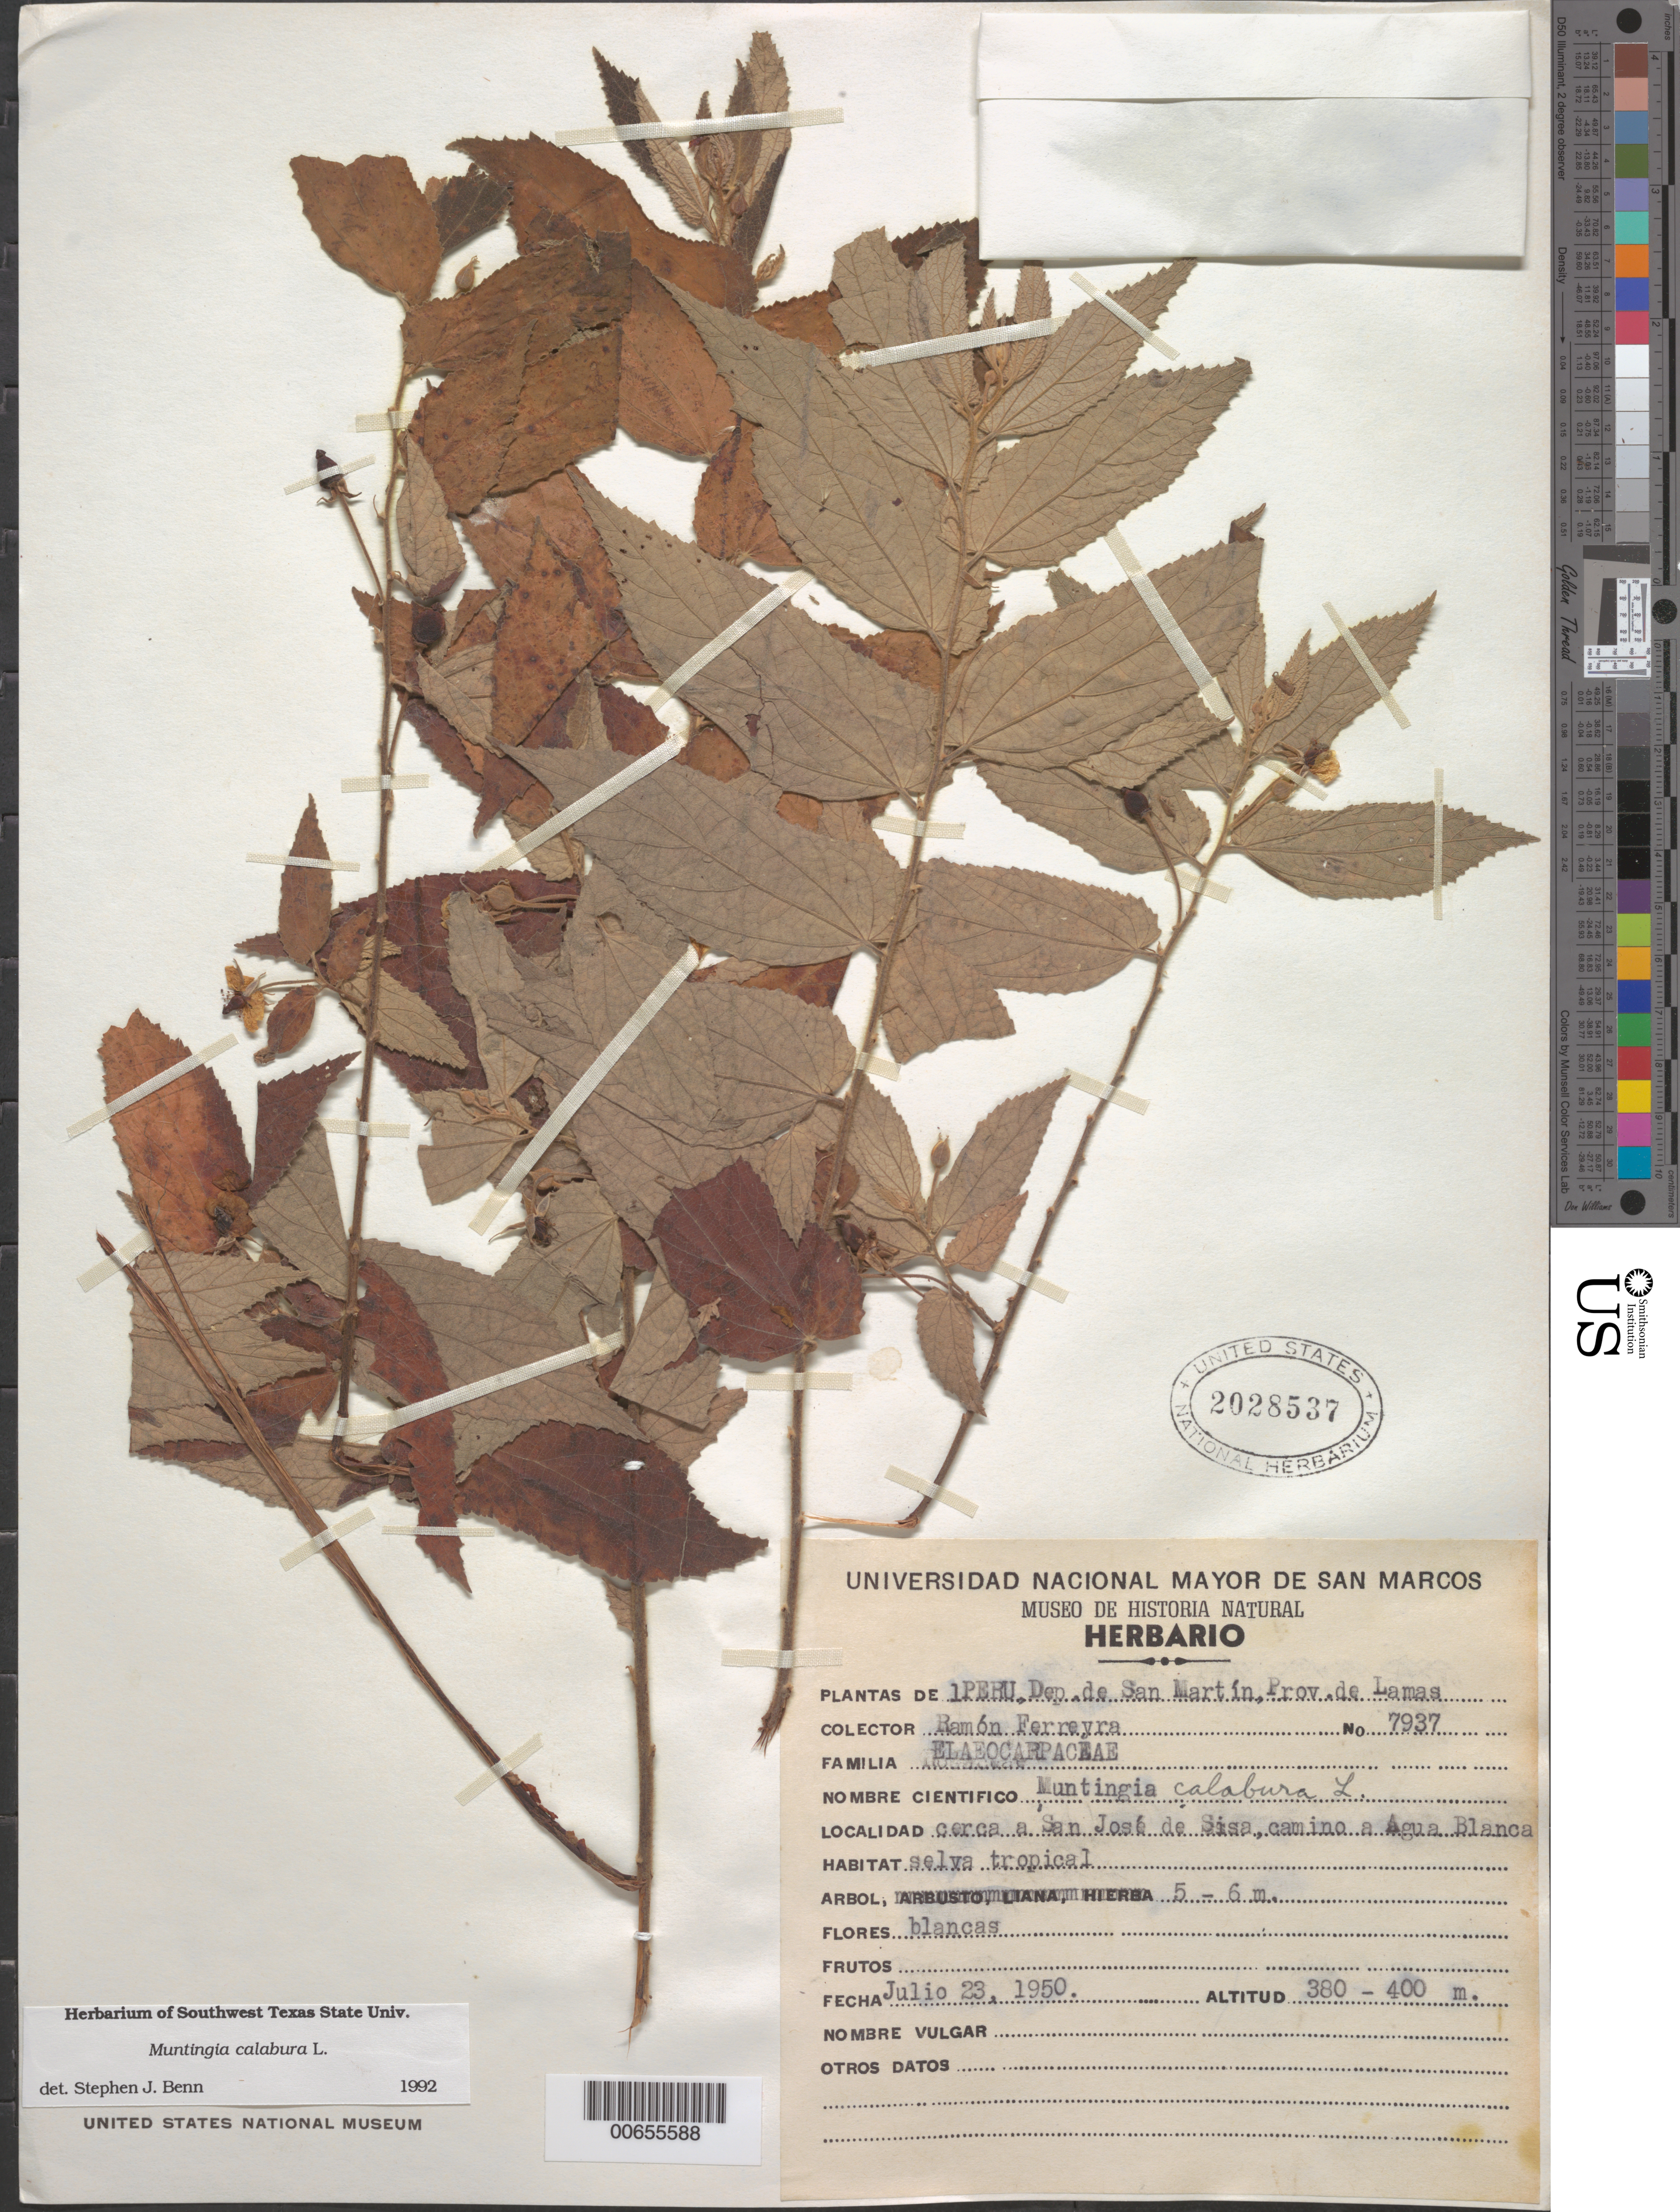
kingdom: Plantae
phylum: Tracheophyta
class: Magnoliopsida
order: Malvales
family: Muntingiaceae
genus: Muntingia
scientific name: Muntingia calabura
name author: L.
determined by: Benn, S. J.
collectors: R. A. Ferreyra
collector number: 7937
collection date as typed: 23 Jul 1950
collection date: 1950-07-23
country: Peru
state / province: San Martín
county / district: Lamas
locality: Cerca a San José de Sisa, camino a Agua Blanca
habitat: Selva tropical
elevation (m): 380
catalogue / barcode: US 2028537